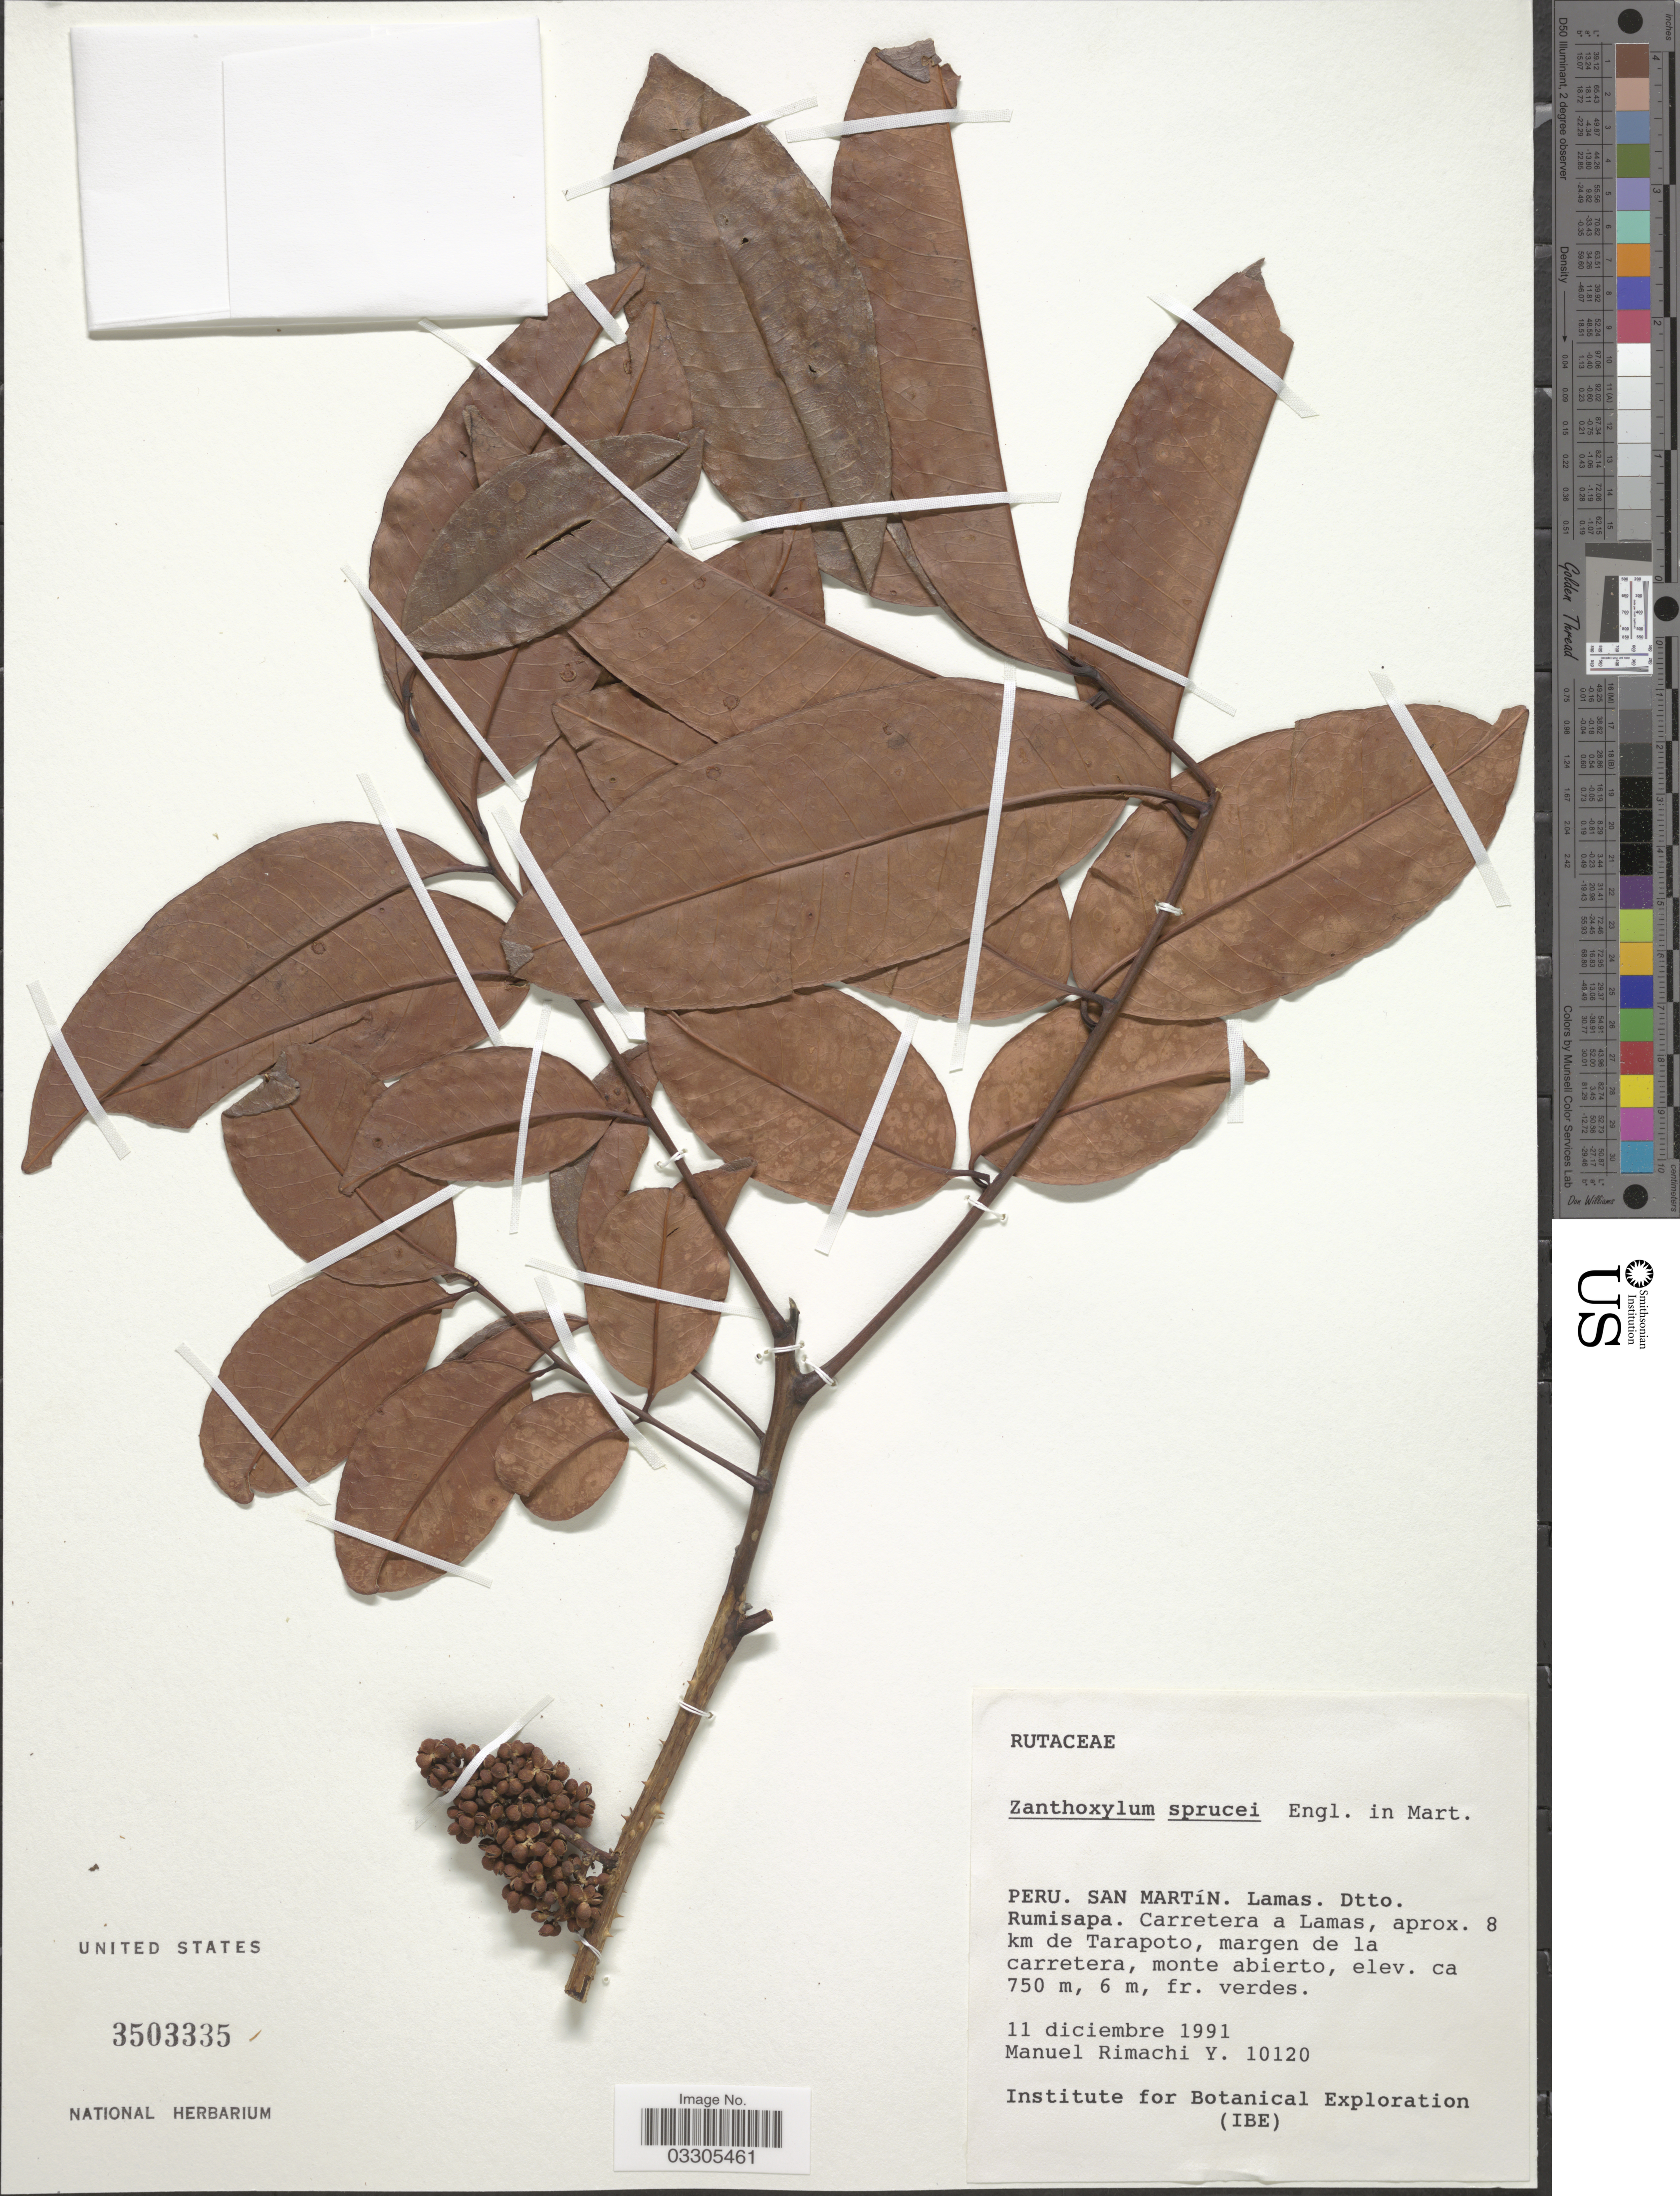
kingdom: Plantae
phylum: Tracheophyta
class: Magnoliopsida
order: Sapindales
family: Rutaceae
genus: Zanthoxylum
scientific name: Zanthoxylum sprucei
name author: Engl.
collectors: M. Rimachi Y.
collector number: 10120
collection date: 1991-12-11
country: Peru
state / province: San Martín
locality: Lamas. Dtto. Rumisapa. Carretera a Lamas, aprox. 8 km de Tarapoto.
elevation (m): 750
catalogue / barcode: US 3503335